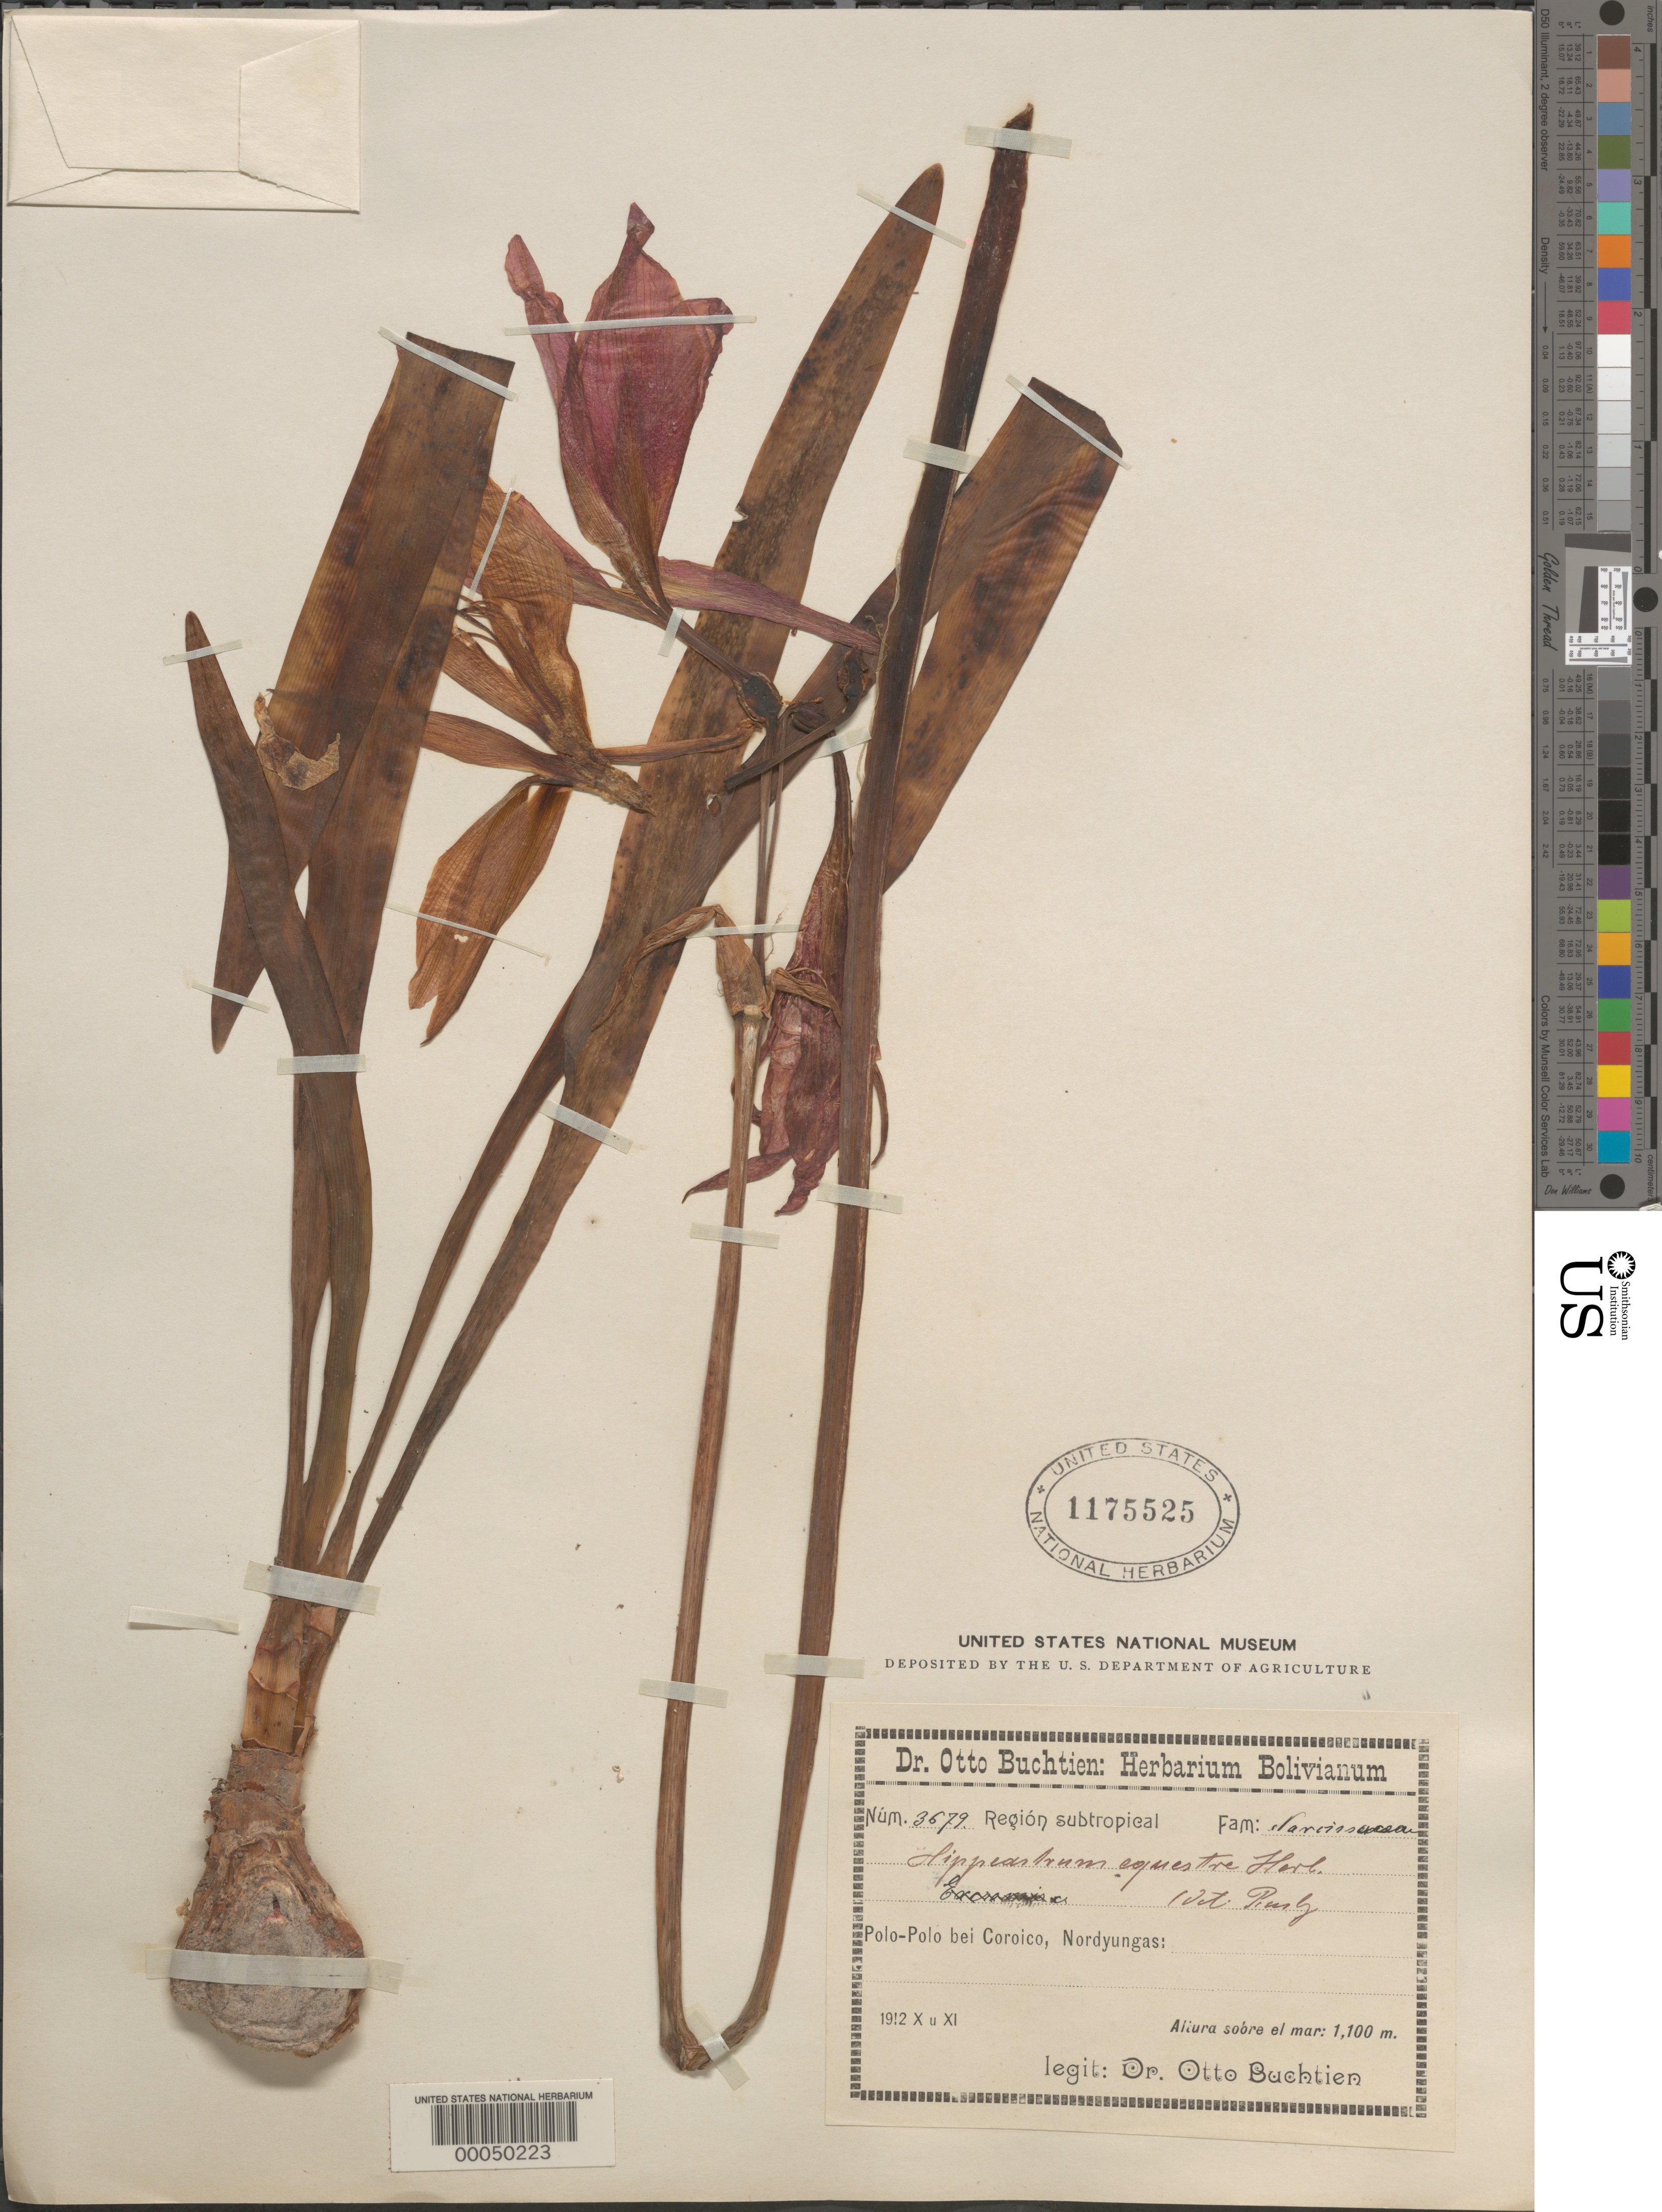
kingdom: Plantae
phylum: Tracheophyta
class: Liliopsida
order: Asparagales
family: Amaryllidaceae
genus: Hippeastrum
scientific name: Hippeastrum equestre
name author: (Aiton) Herb.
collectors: O. Buchtien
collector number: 3679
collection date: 1912-10/1912-11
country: Bolivia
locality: Polo-Polo bei Coroico, Nordyungas.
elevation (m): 1100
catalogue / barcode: US 1175525